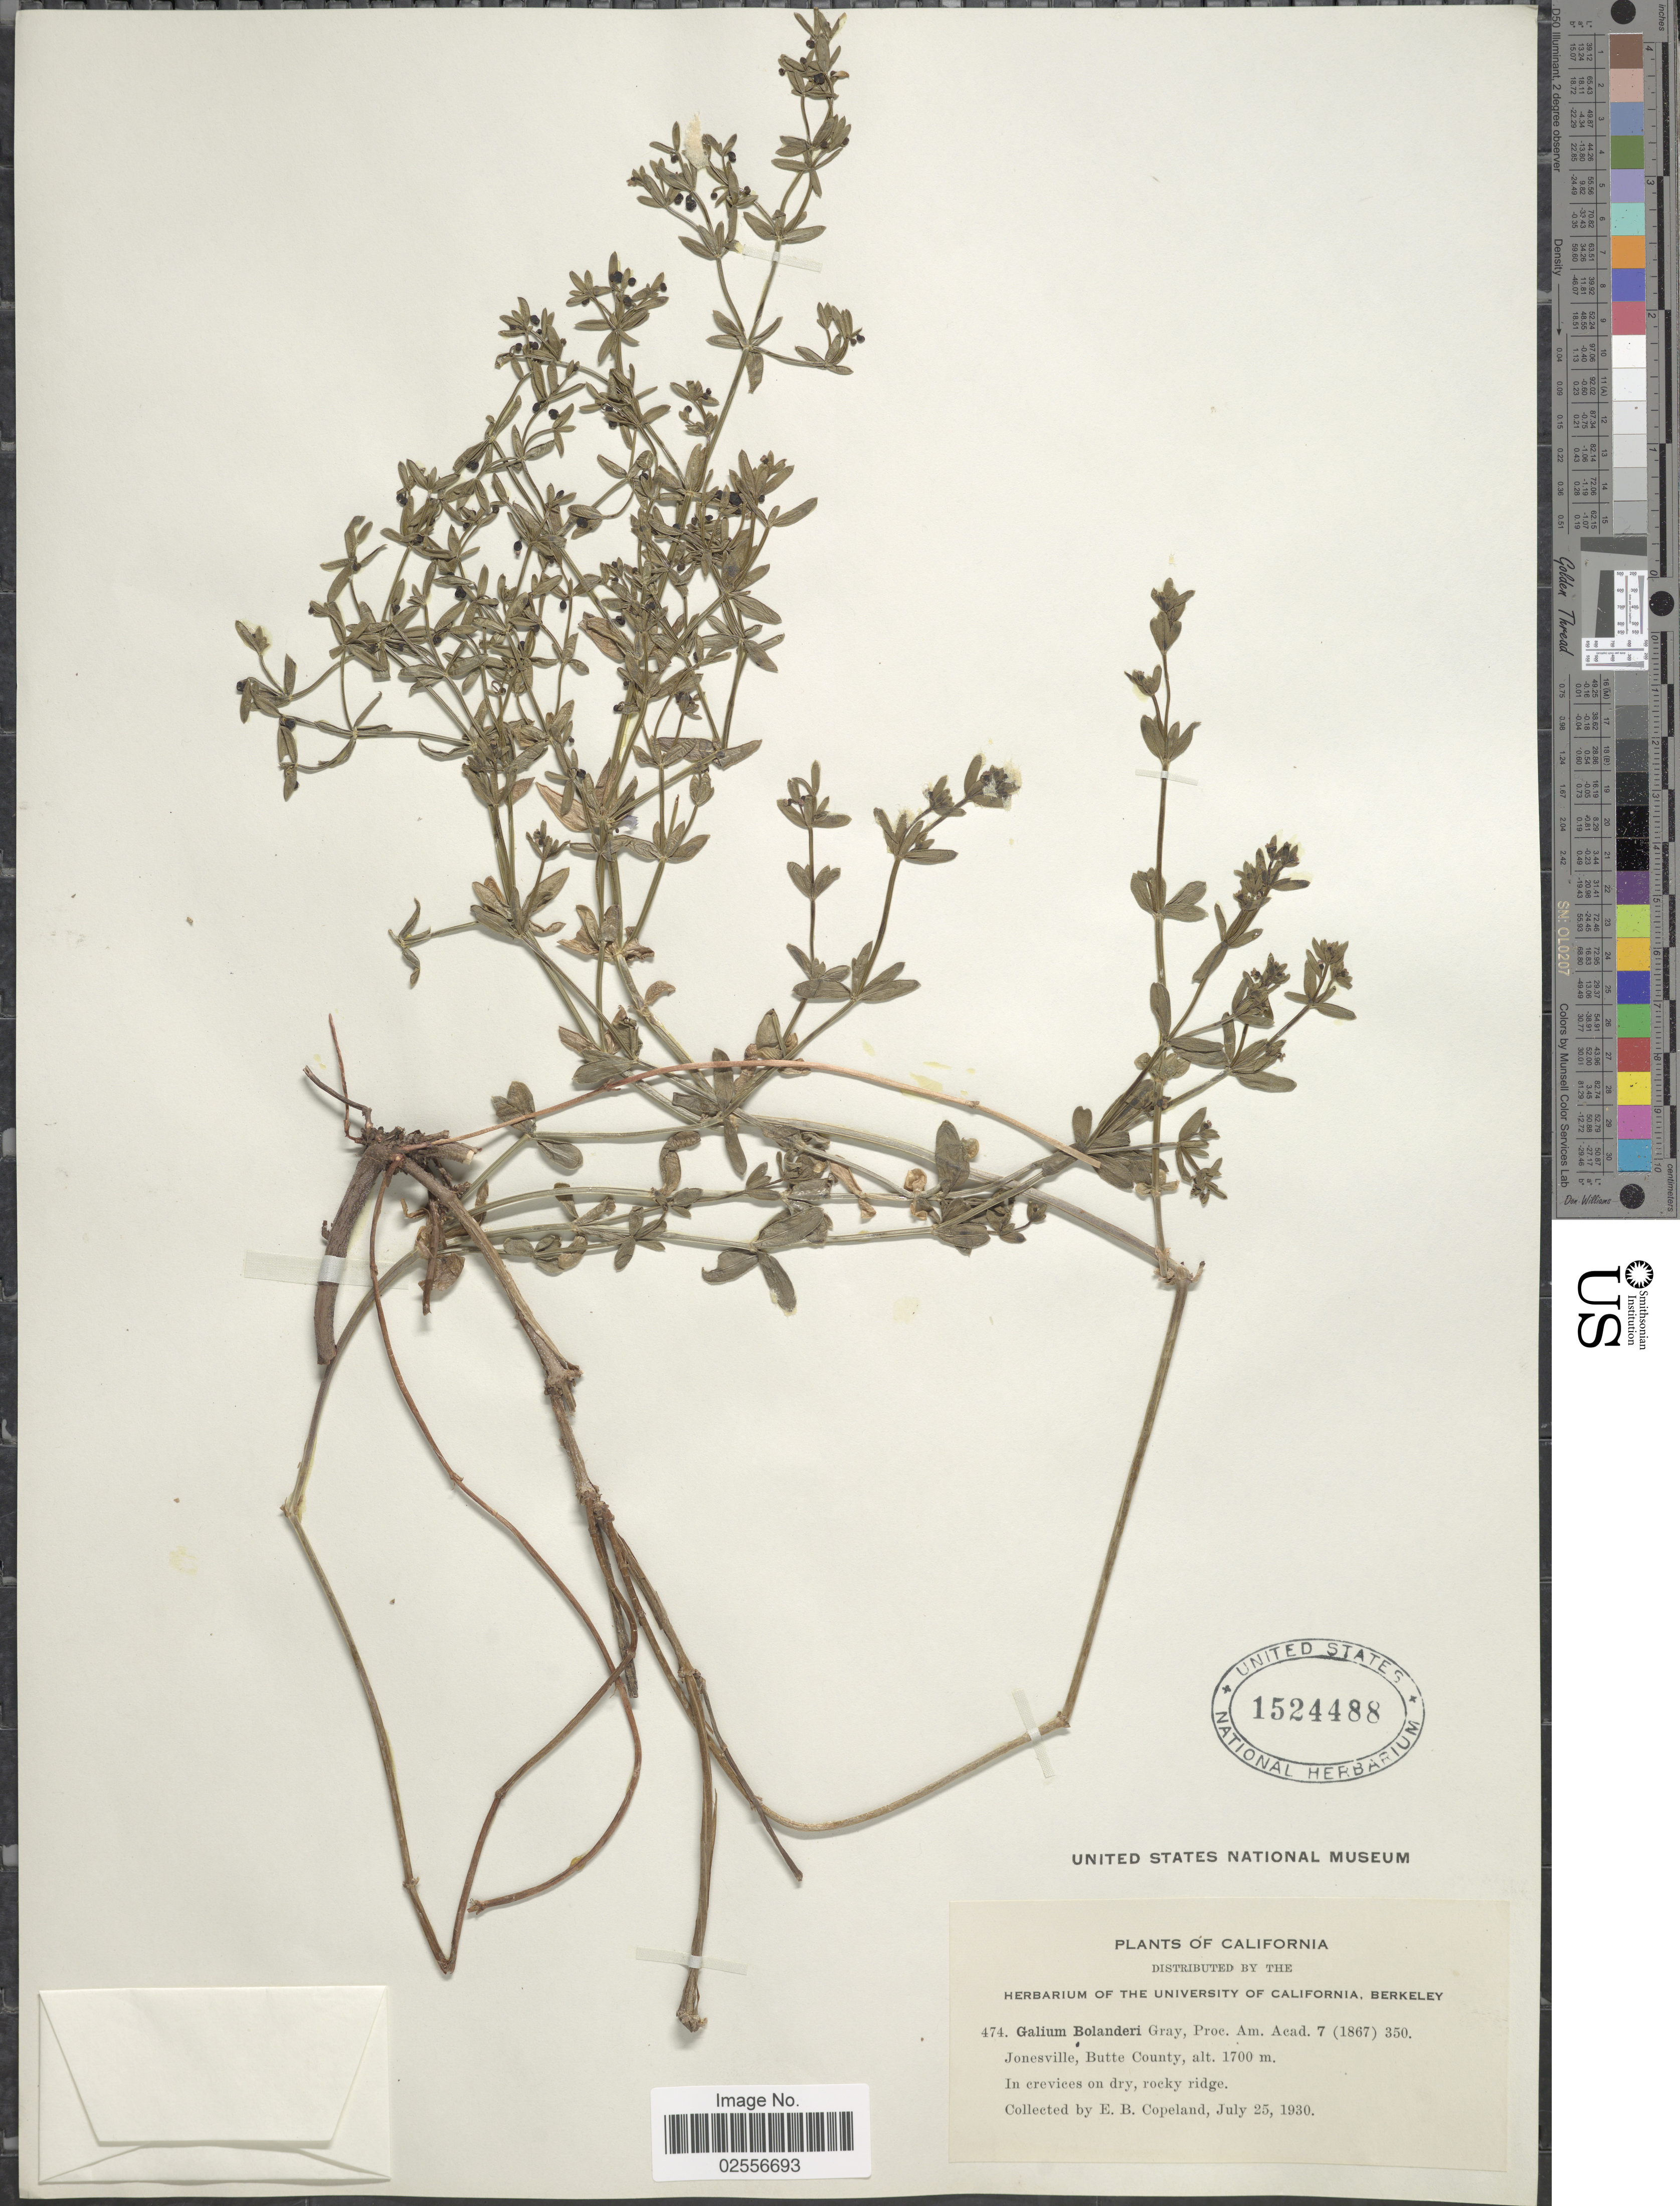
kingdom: Plantae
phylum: Tracheophyta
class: Magnoliopsida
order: Gentianales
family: Rubiaceae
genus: Galium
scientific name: Galium bolanderi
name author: A. Gray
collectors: E. B. Copeland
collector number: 474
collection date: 1930-07-25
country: United States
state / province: California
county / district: Butte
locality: Jonesville, Butte County. In crevices on dry, rocky ridge.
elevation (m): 1700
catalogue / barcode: US 1524488